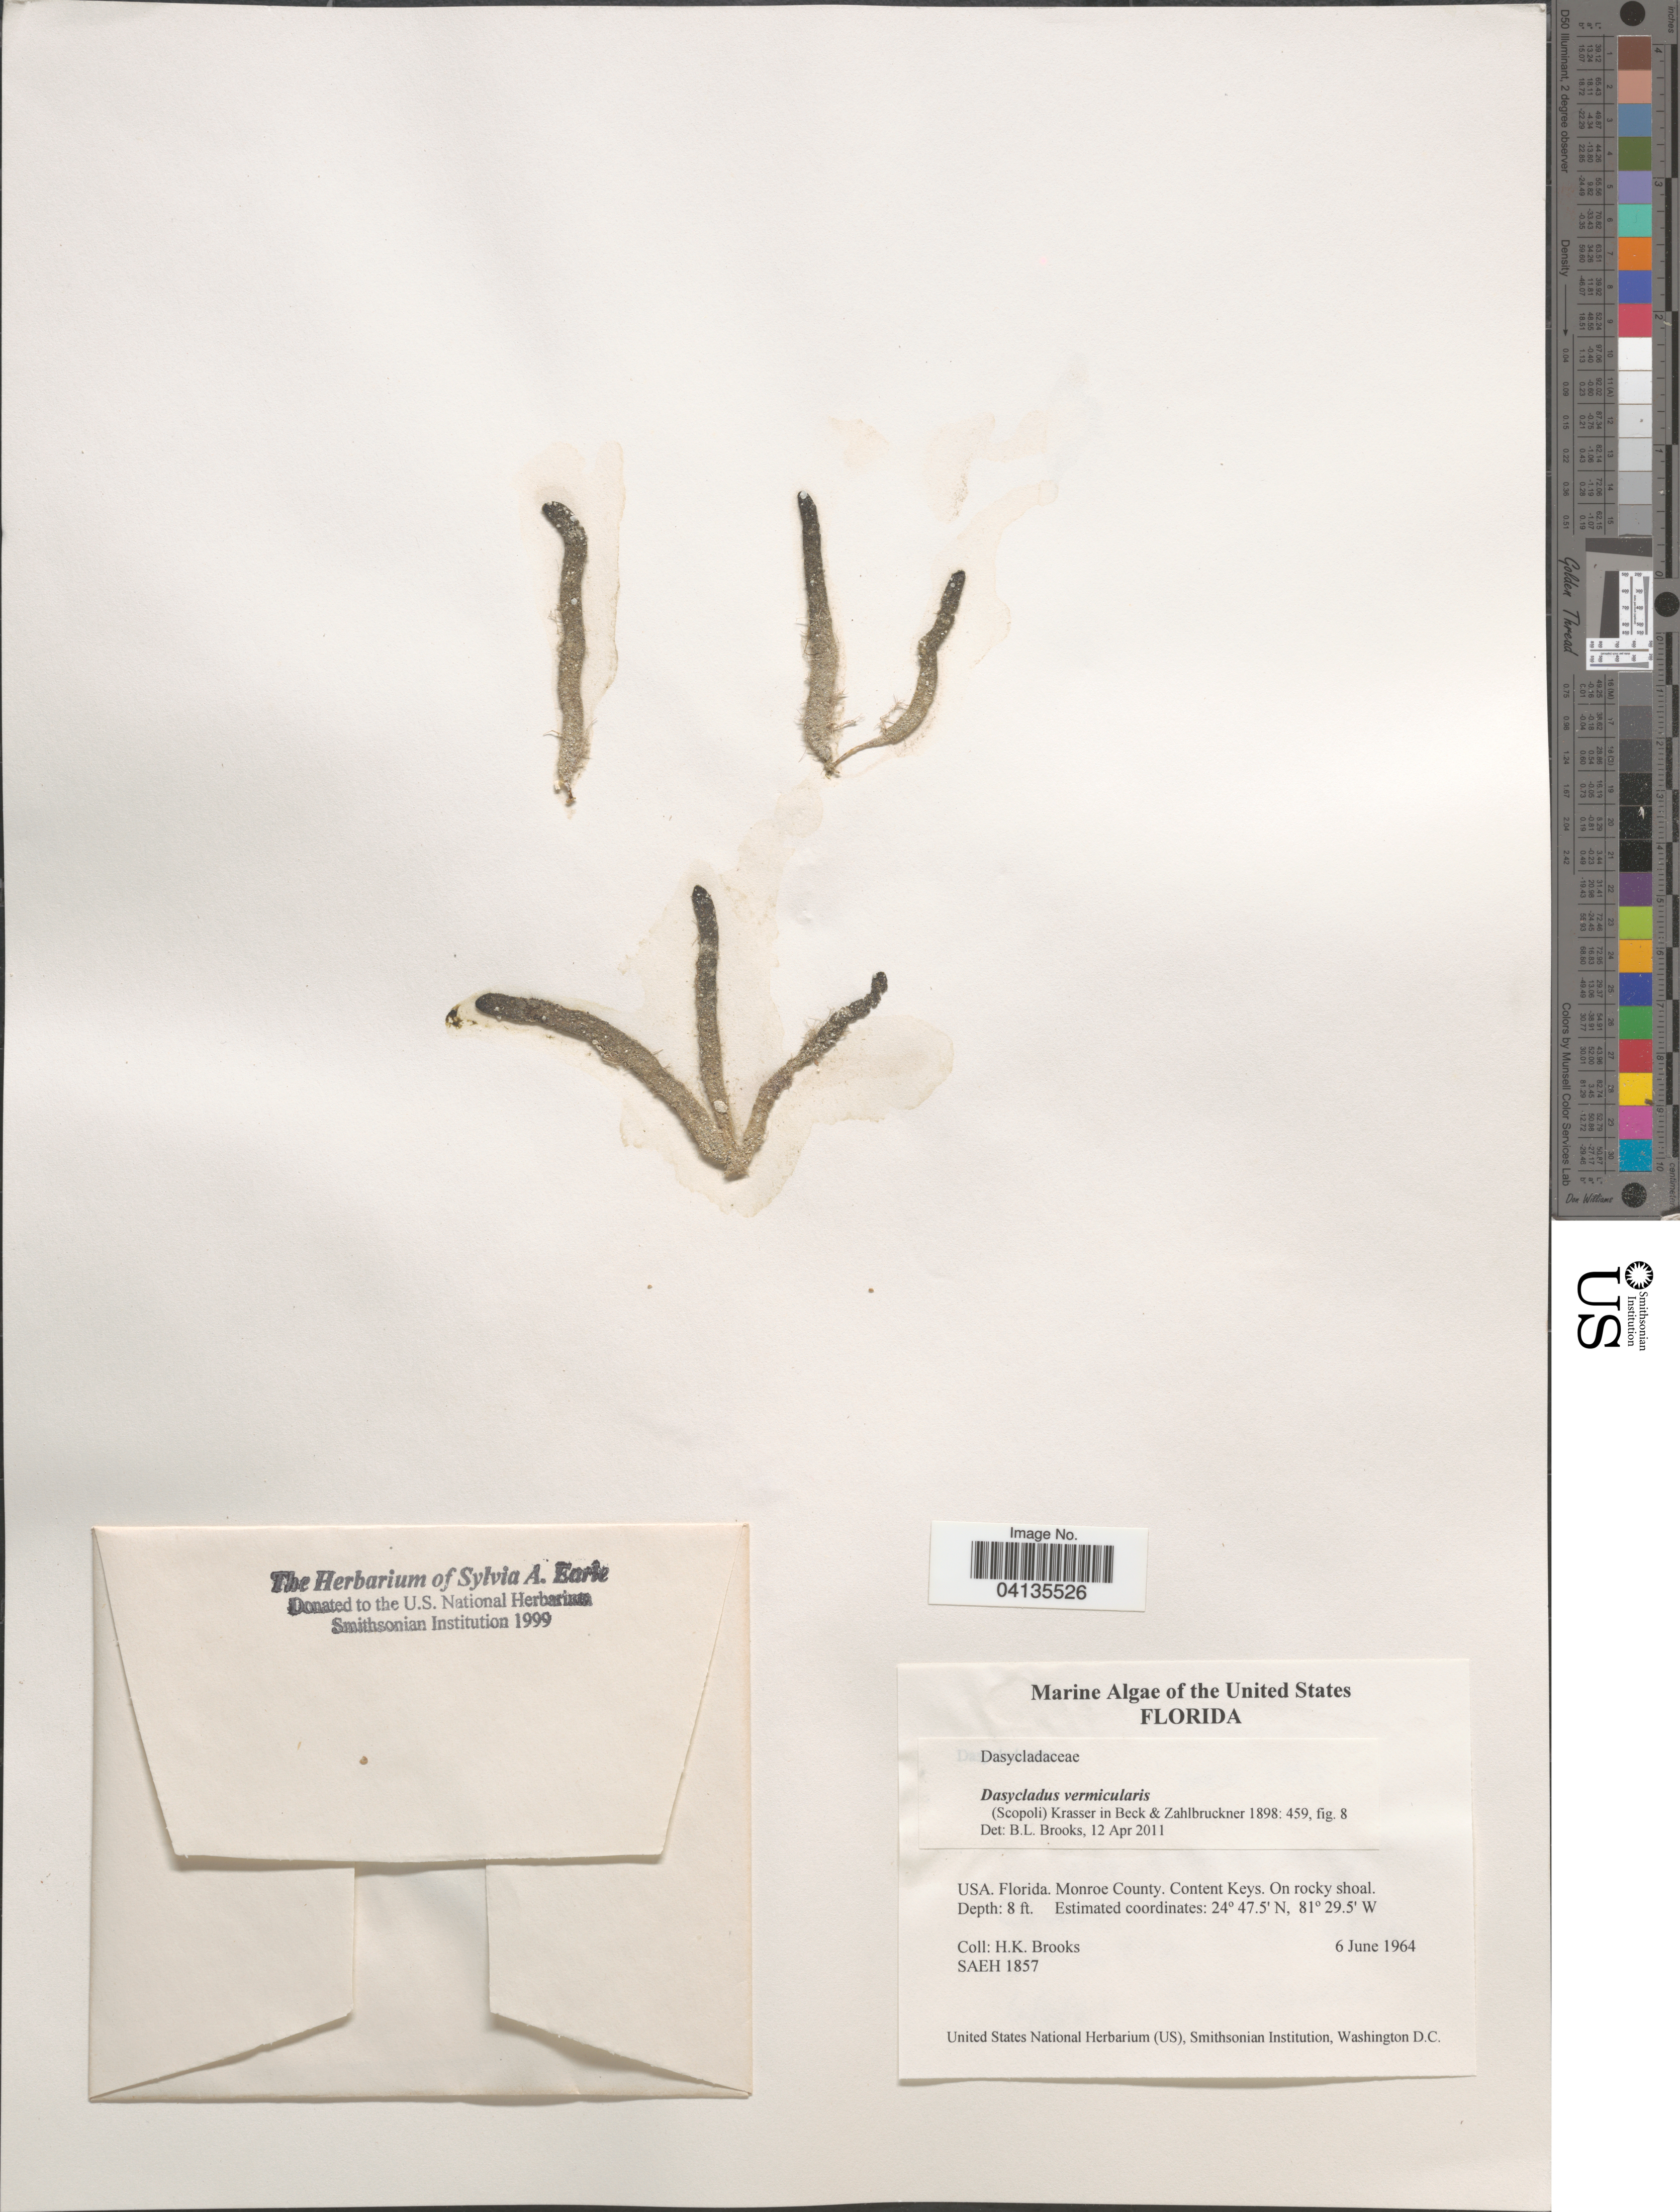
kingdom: Plantae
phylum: Chlorophyta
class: Ulvophyceae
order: Dasycladales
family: Dasycladaceae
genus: Dasycladus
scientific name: Dasycladus vermicularis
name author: (Scop.) Krasser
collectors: H. Brooks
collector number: SAEH1857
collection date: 1964-06-06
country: United States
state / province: Florida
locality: Monroe County. Content Keys.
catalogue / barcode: US 329120